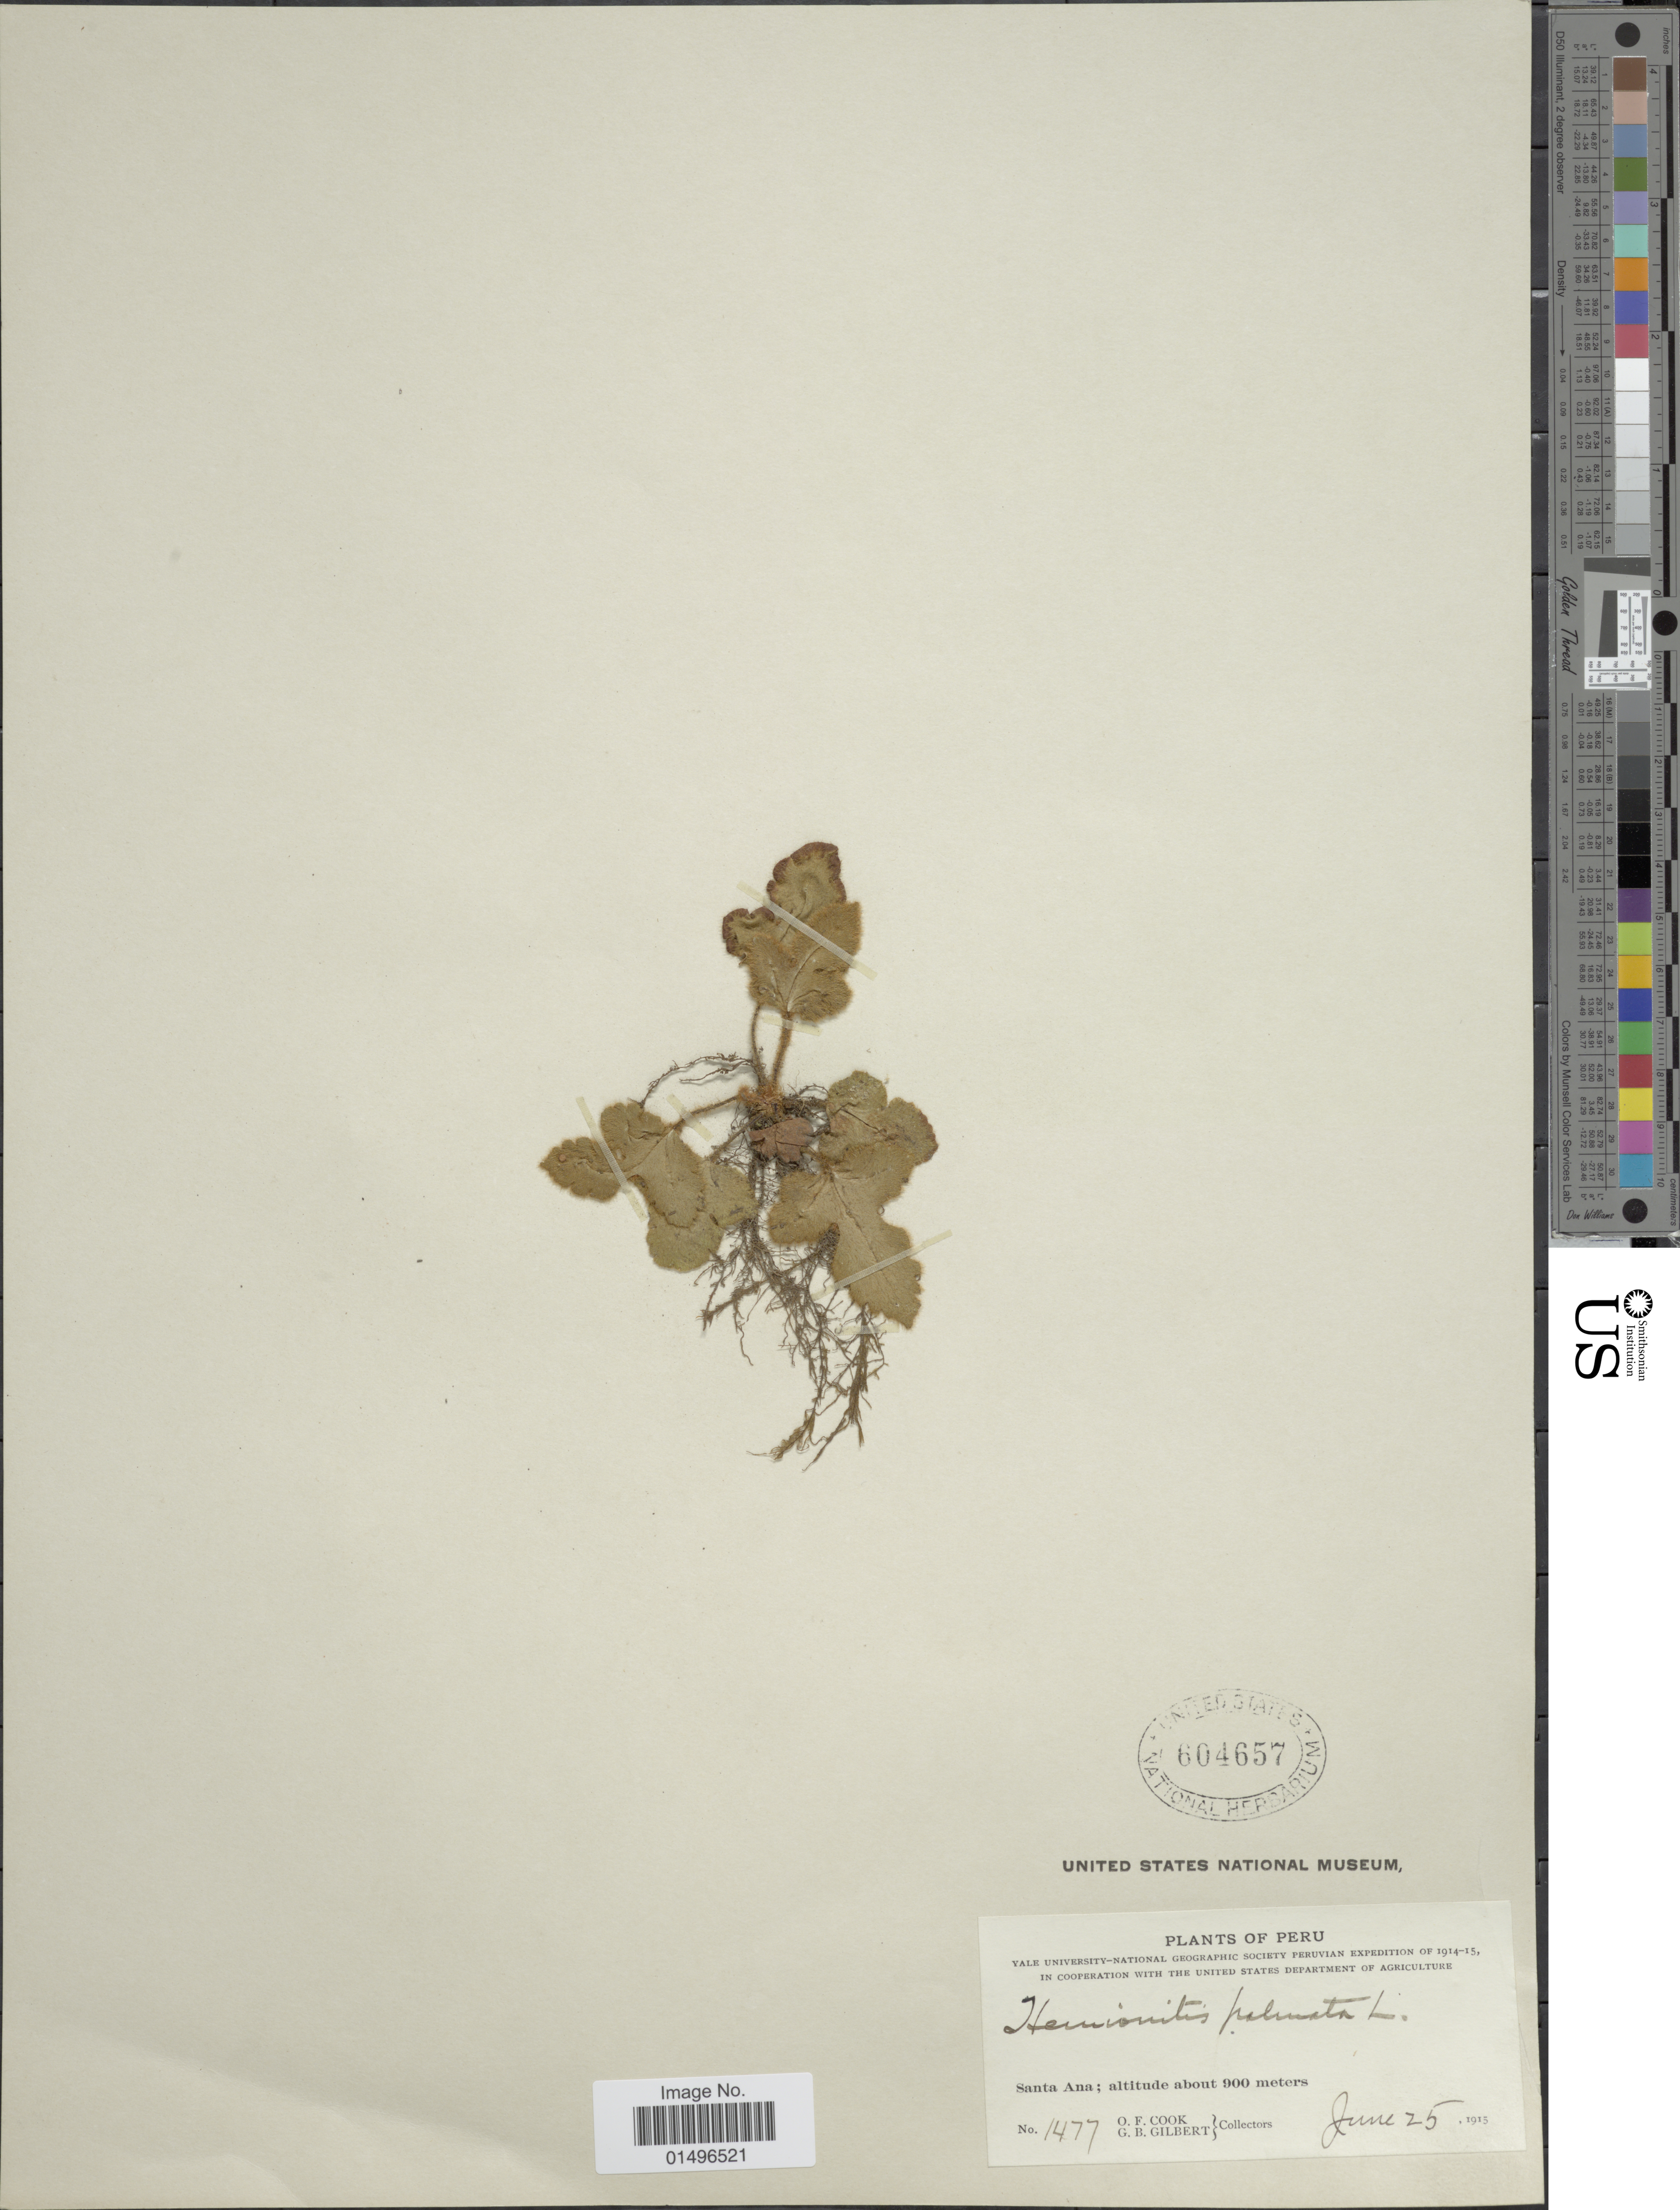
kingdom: Plantae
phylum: Tracheophyta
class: Polypodiopsida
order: Polypodiales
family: Pteridaceae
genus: Hemionitis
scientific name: Hemionitis palmata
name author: L.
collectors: O. F. Cook & G. B. Gilbert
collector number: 1477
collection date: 1915-06-25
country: Peru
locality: Peru, Santa Ana.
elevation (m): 900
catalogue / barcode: US 604657